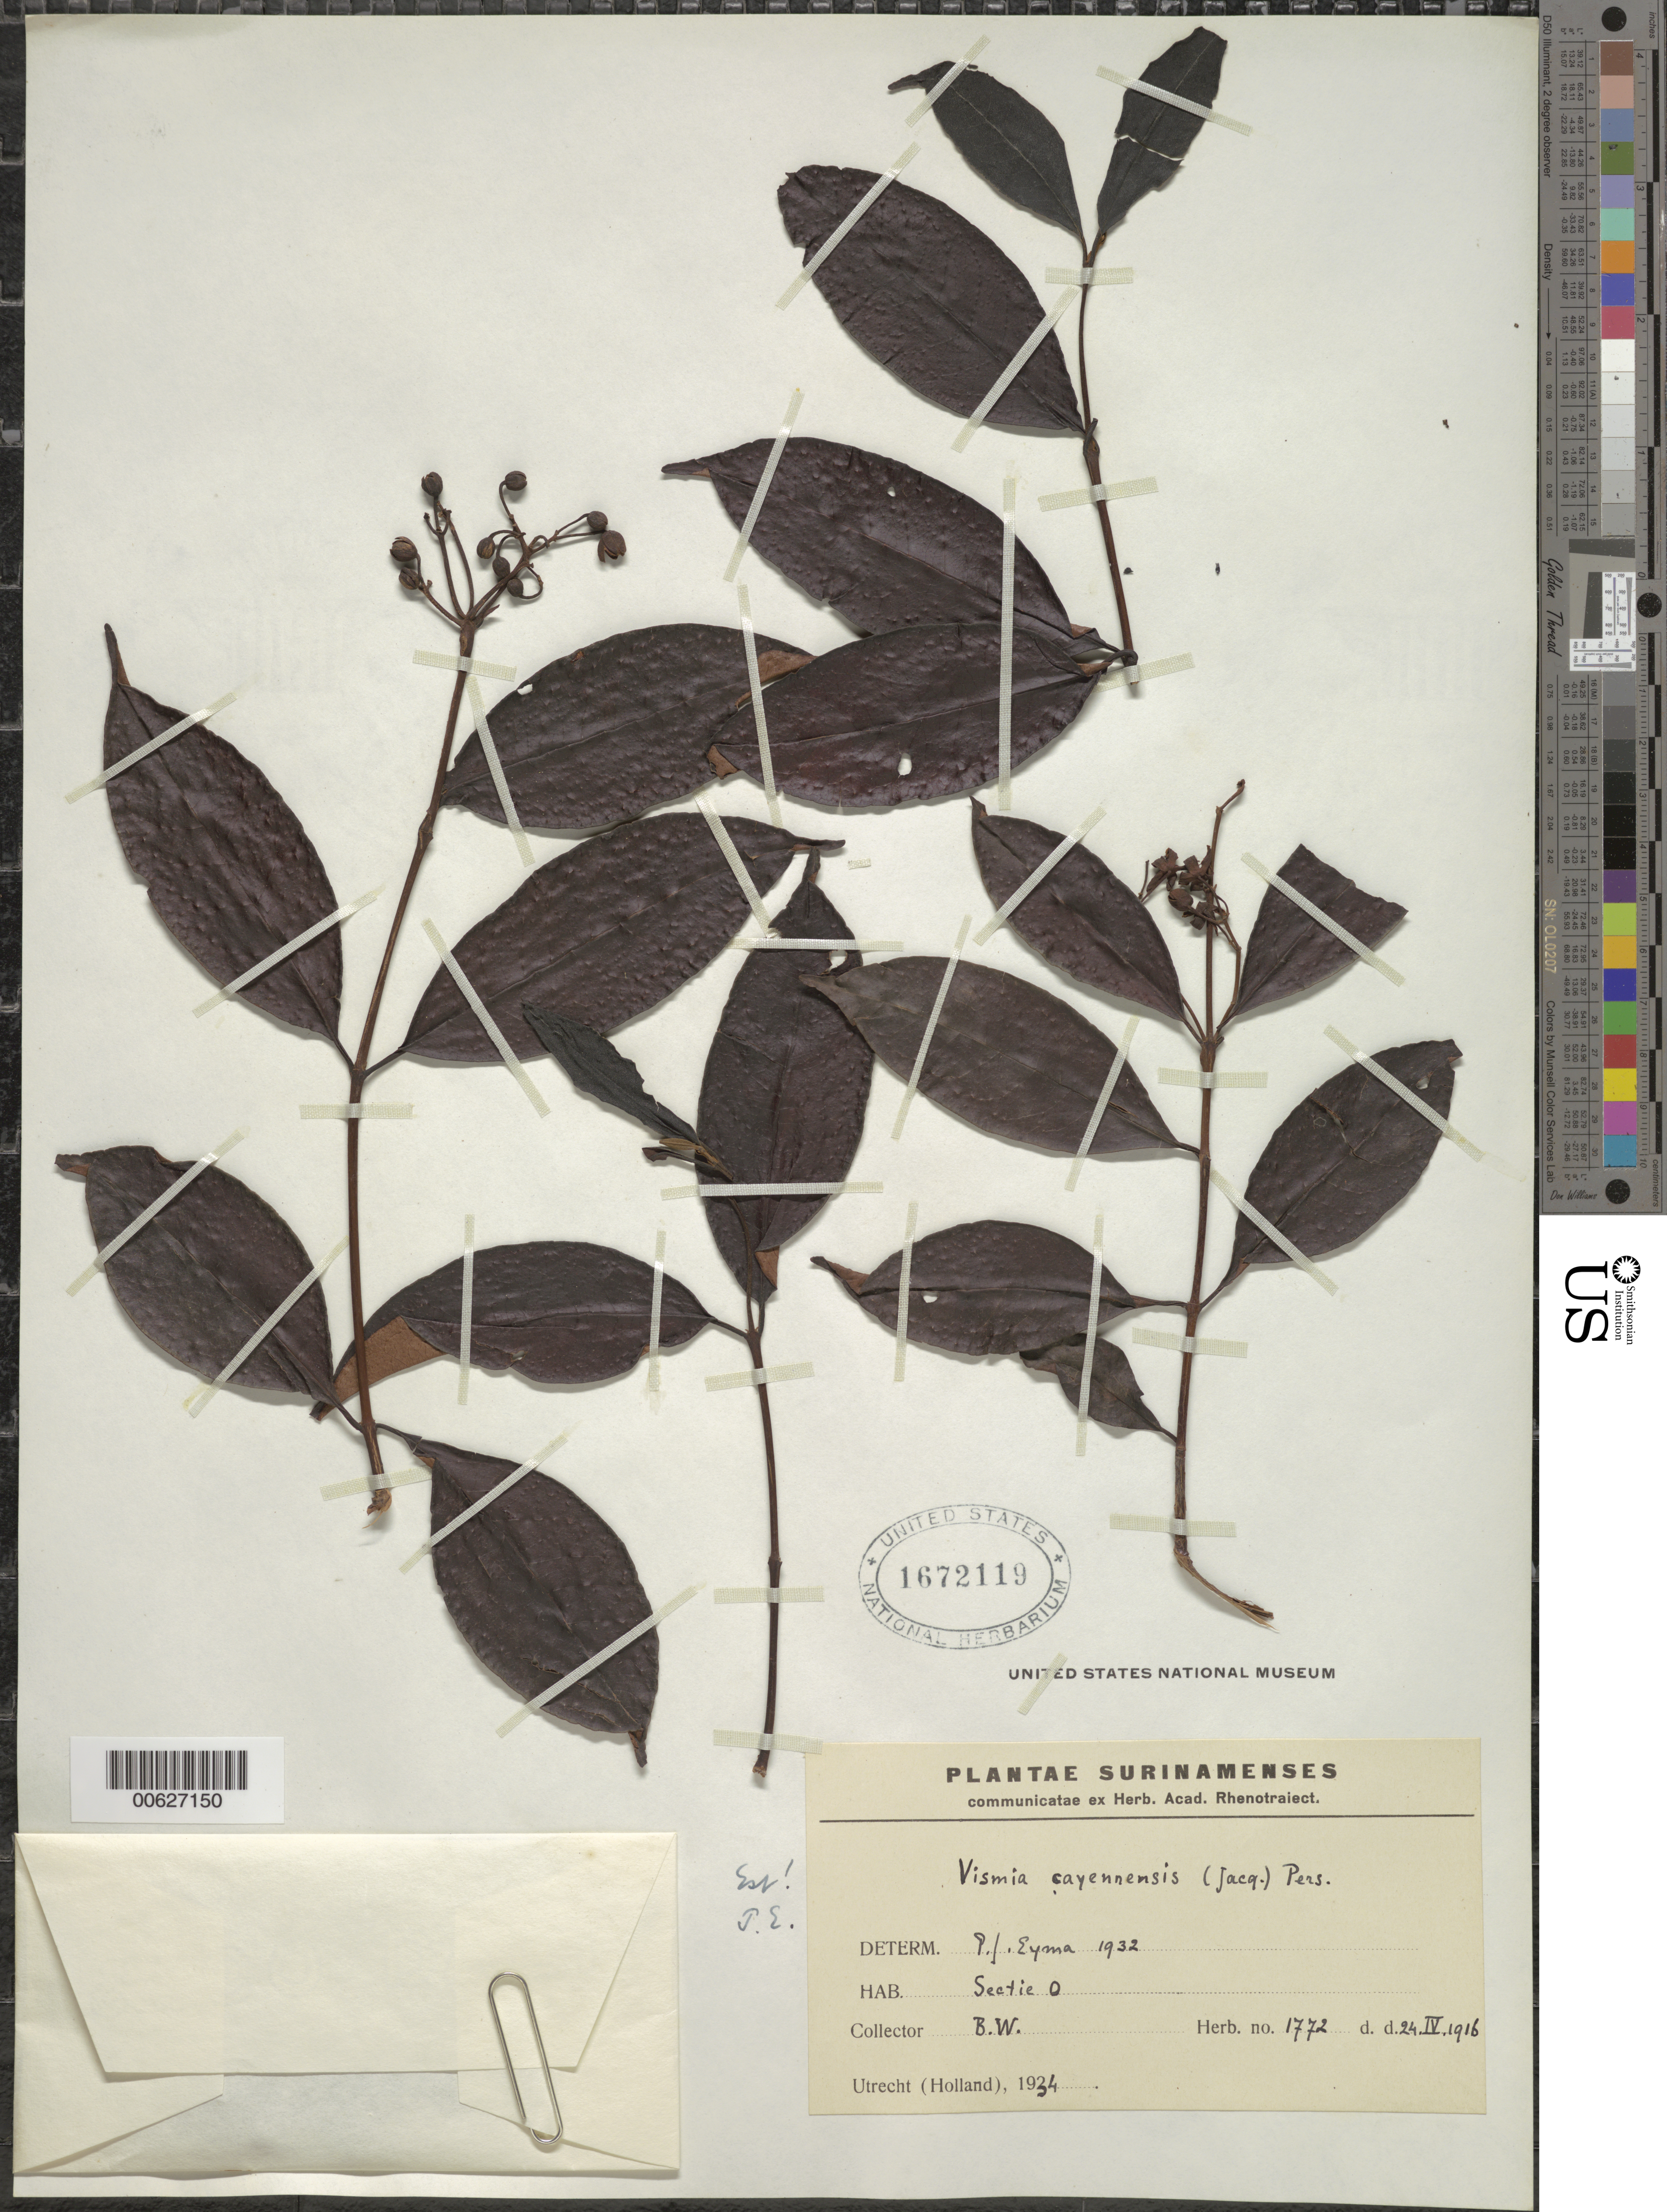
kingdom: Plantae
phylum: Tracheophyta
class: Magnoliopsida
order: Malpighiales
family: Hypericaceae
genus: Vismia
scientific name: Vismia cayennensis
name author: (Jacq.) Pers.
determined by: Eyma, P. J.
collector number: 1772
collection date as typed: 24-Apr-16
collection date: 1916-04-24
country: Suriname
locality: Sectie O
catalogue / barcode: US 1672119